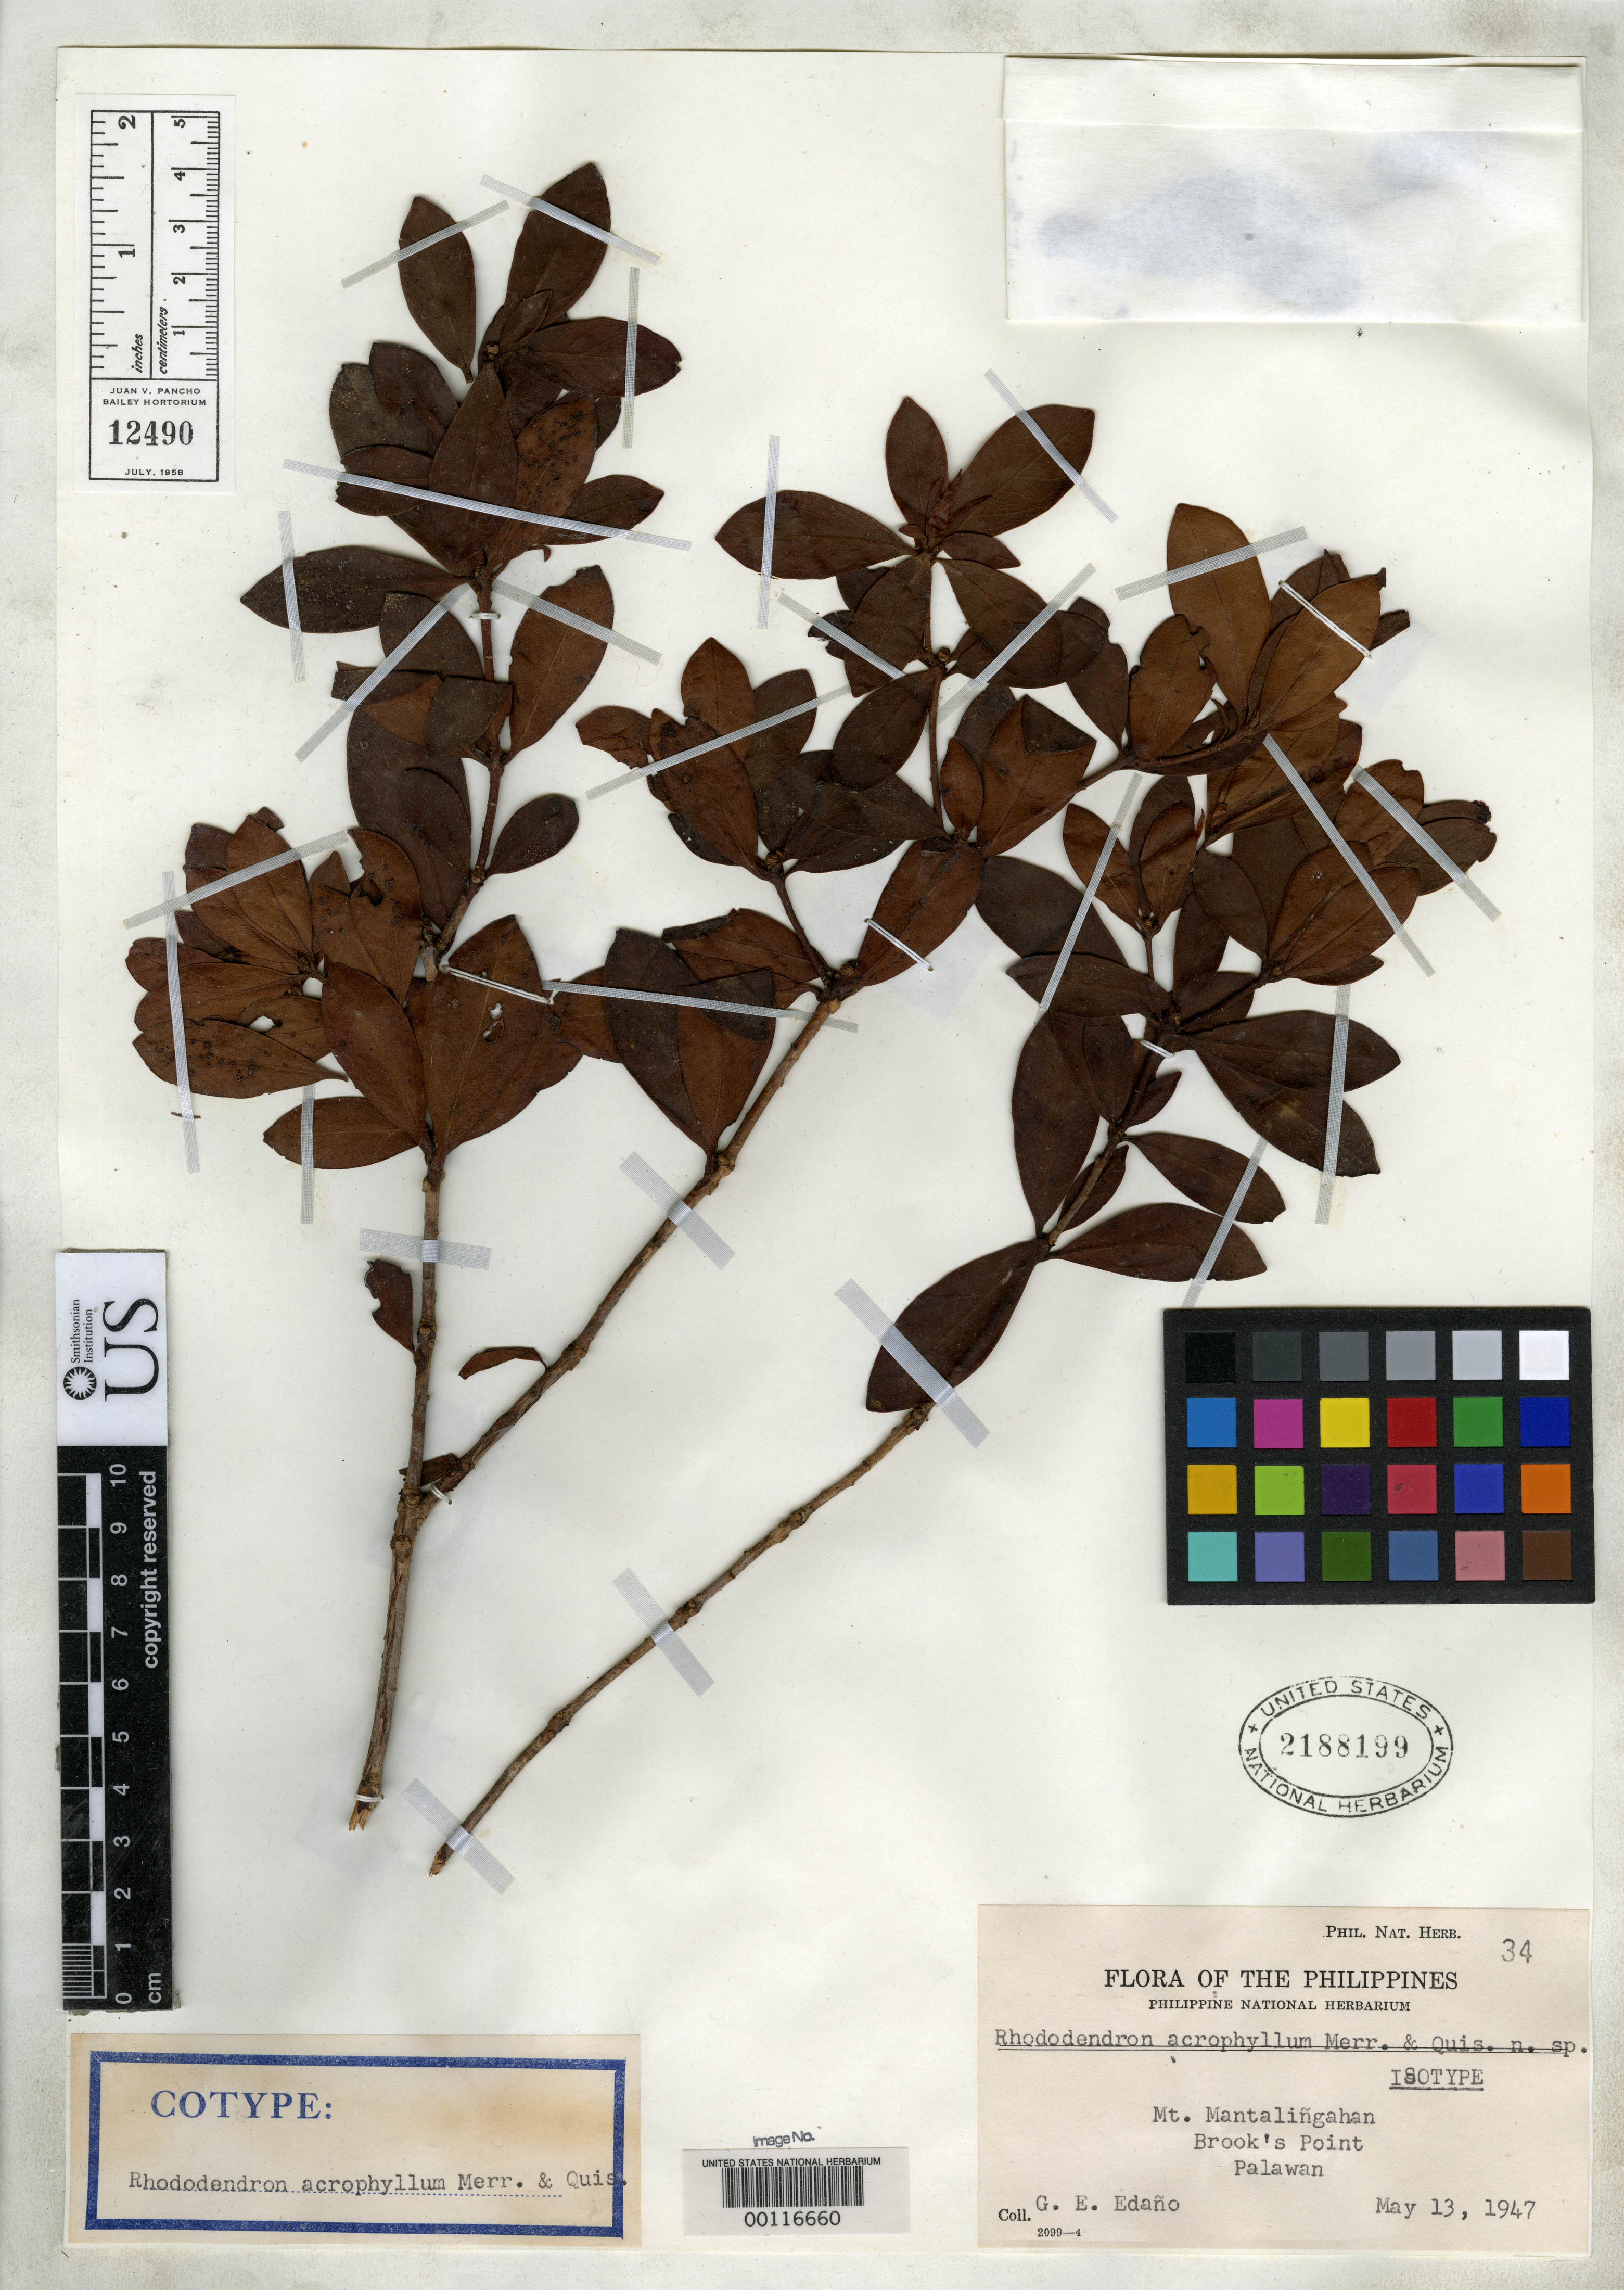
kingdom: Plantae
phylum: Tracheophyta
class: Magnoliopsida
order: Ericales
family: Ericaceae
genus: Rhododendron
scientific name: Rhododendron acrophilum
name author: Merr. & Quisumb.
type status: Isotype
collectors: G. E. Edaño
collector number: Philipp. Nat. Herb. 34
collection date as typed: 13 May 1947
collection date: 1947-05-13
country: Philippines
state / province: Mimaropa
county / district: Palawan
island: Palawan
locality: Mt. Mantalingahan, Brook's Point.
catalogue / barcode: US 2188199